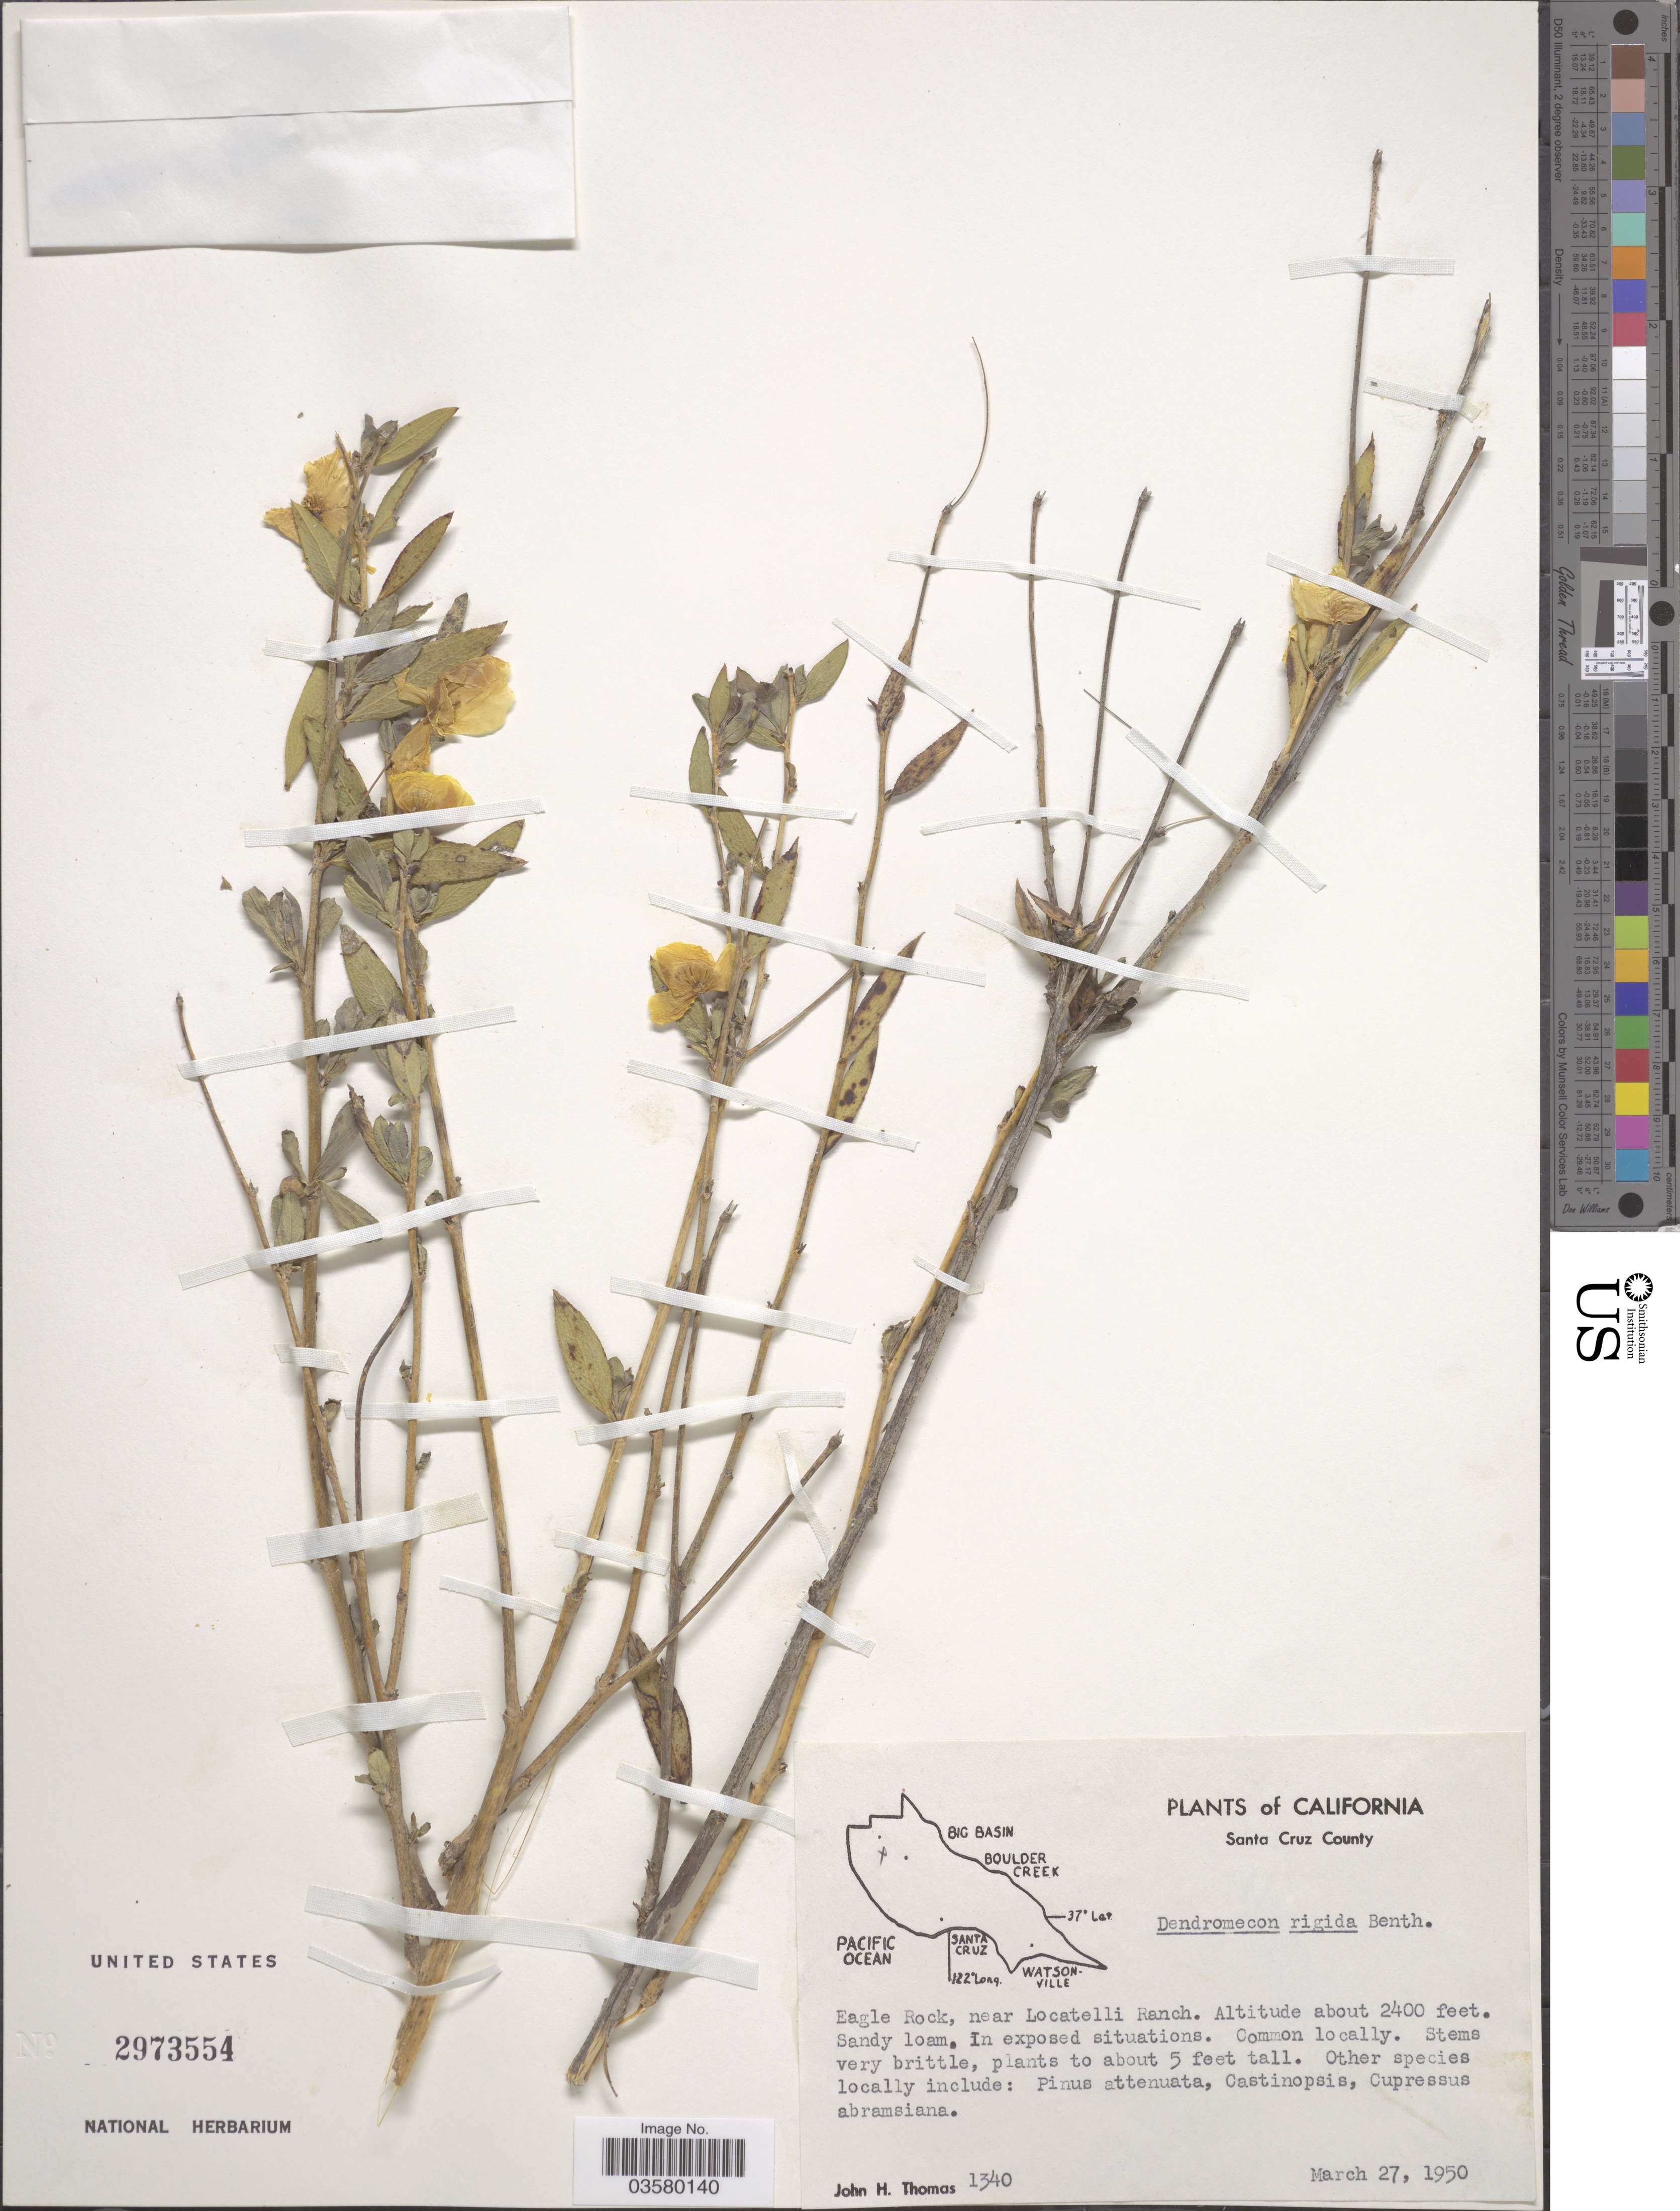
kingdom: Plantae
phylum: Tracheophyta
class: Magnoliopsida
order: Ranunculales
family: Papaveraceae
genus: Dendromecon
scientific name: Dendromecon rigida subsp. rigida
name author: Benth.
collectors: J. H. Thomas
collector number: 1340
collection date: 1950-03-27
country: United States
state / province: California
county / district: Santa Cruz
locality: Santa Cruz County. Eagle Rock, near Locatelli Ranch.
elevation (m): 732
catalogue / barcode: US 2973554